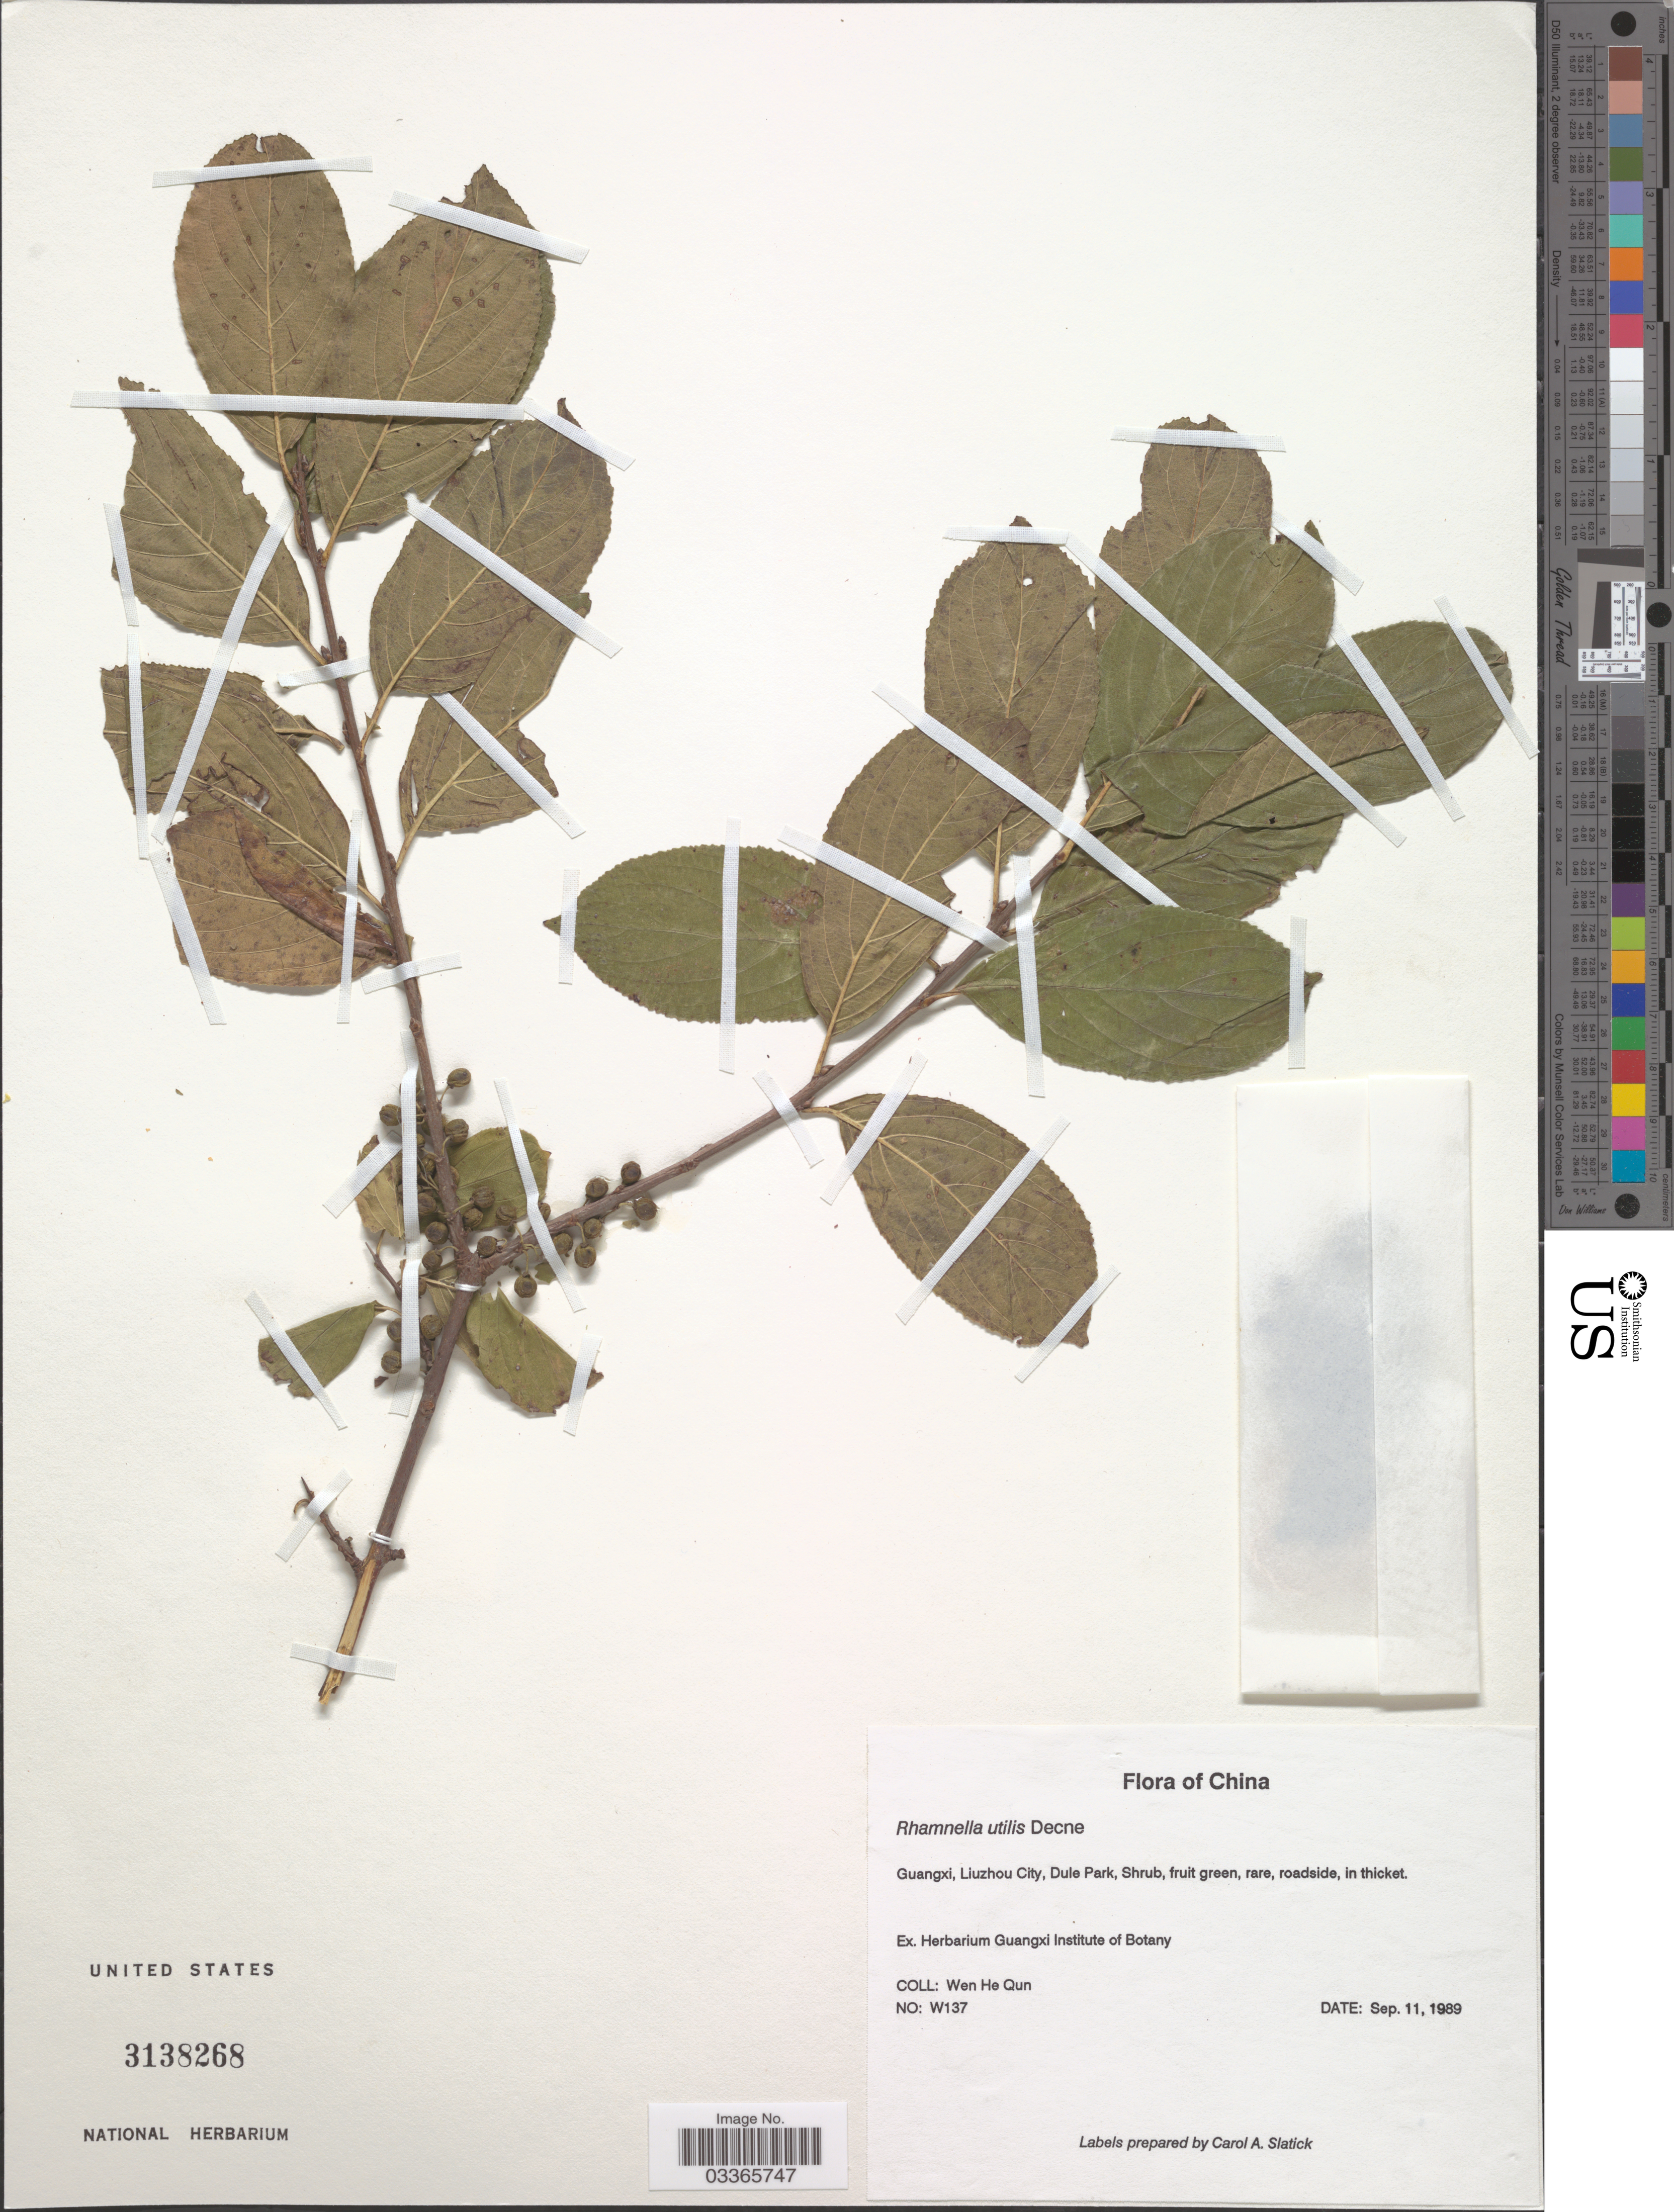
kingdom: Plantae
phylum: Tracheophyta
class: Magnoliopsida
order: Rosales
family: Rhamnaceae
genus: Rhamnus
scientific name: Rhamnus utilis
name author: Decne.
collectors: H. Wen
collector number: W137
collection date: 1989-09-11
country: China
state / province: Guangxi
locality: Liuzhou City, Dule Park.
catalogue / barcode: US 3138268